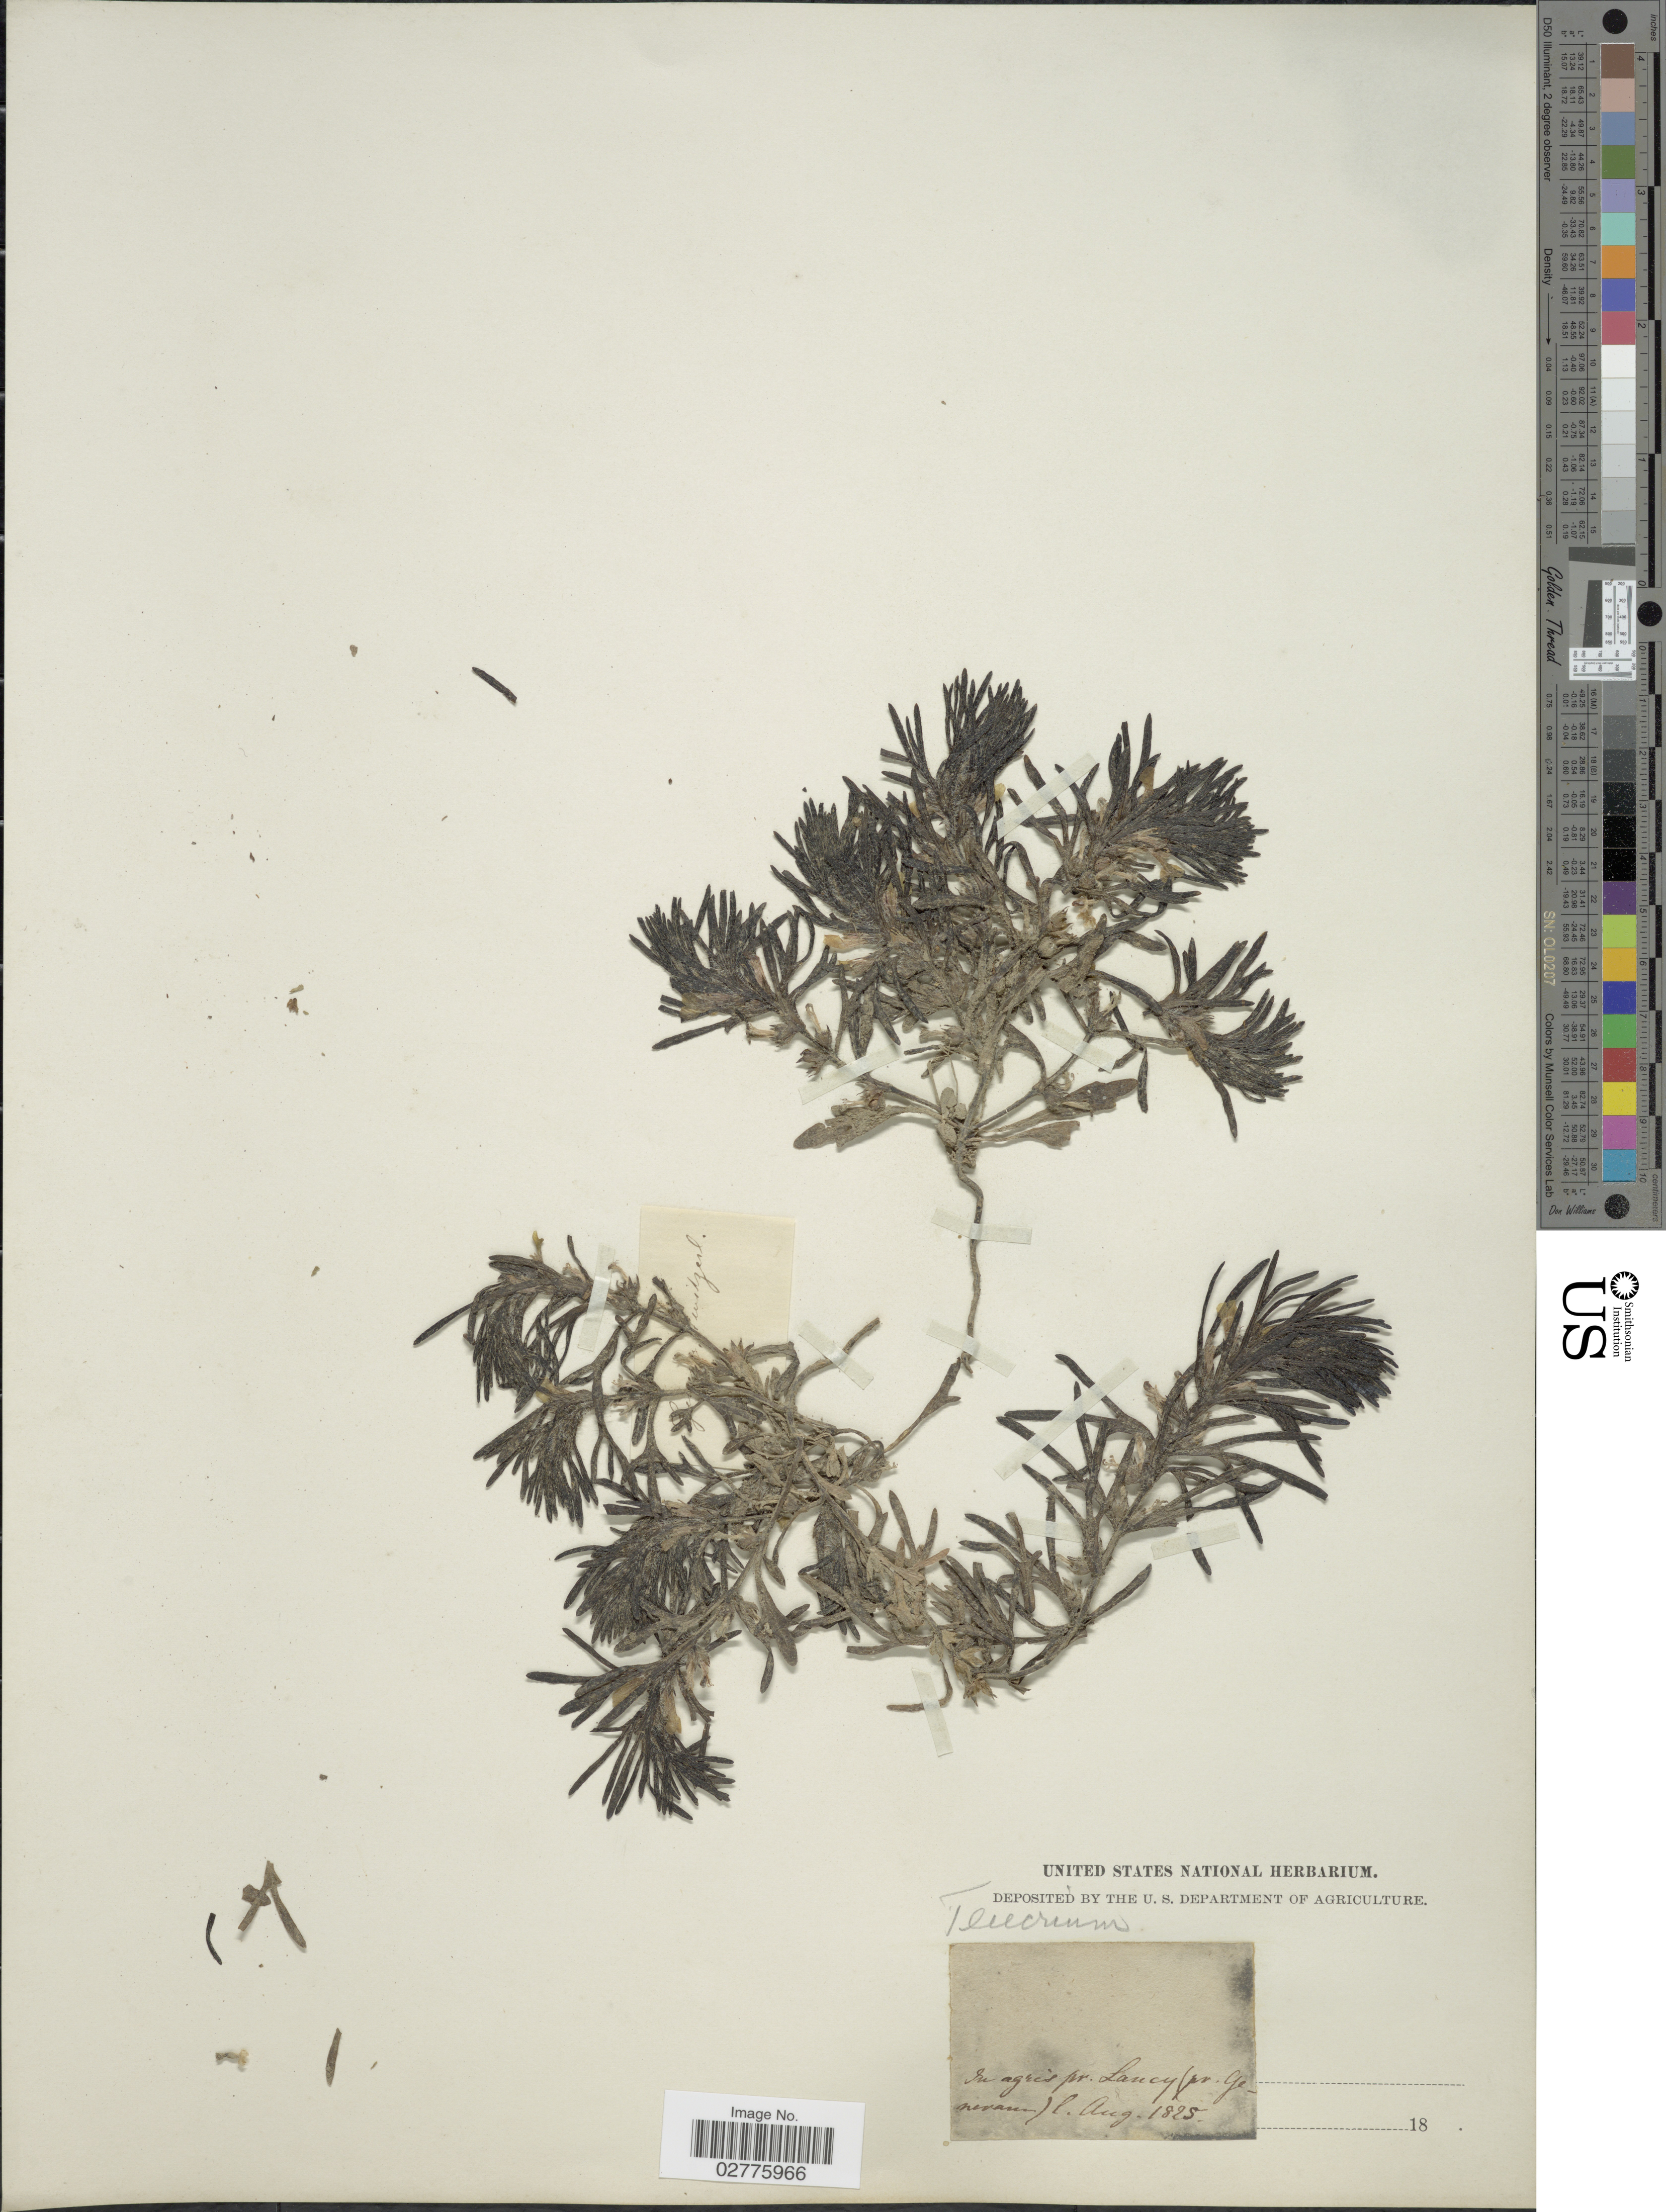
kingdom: Plantae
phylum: Tracheophyta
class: Magnoliopsida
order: Lamiales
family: Lamiaceae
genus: Teucrium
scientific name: Teucrium sp.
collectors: ex herb. United States National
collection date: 1825-08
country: Switzerland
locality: In agris pr. Lancy (pr. Genevaum.)